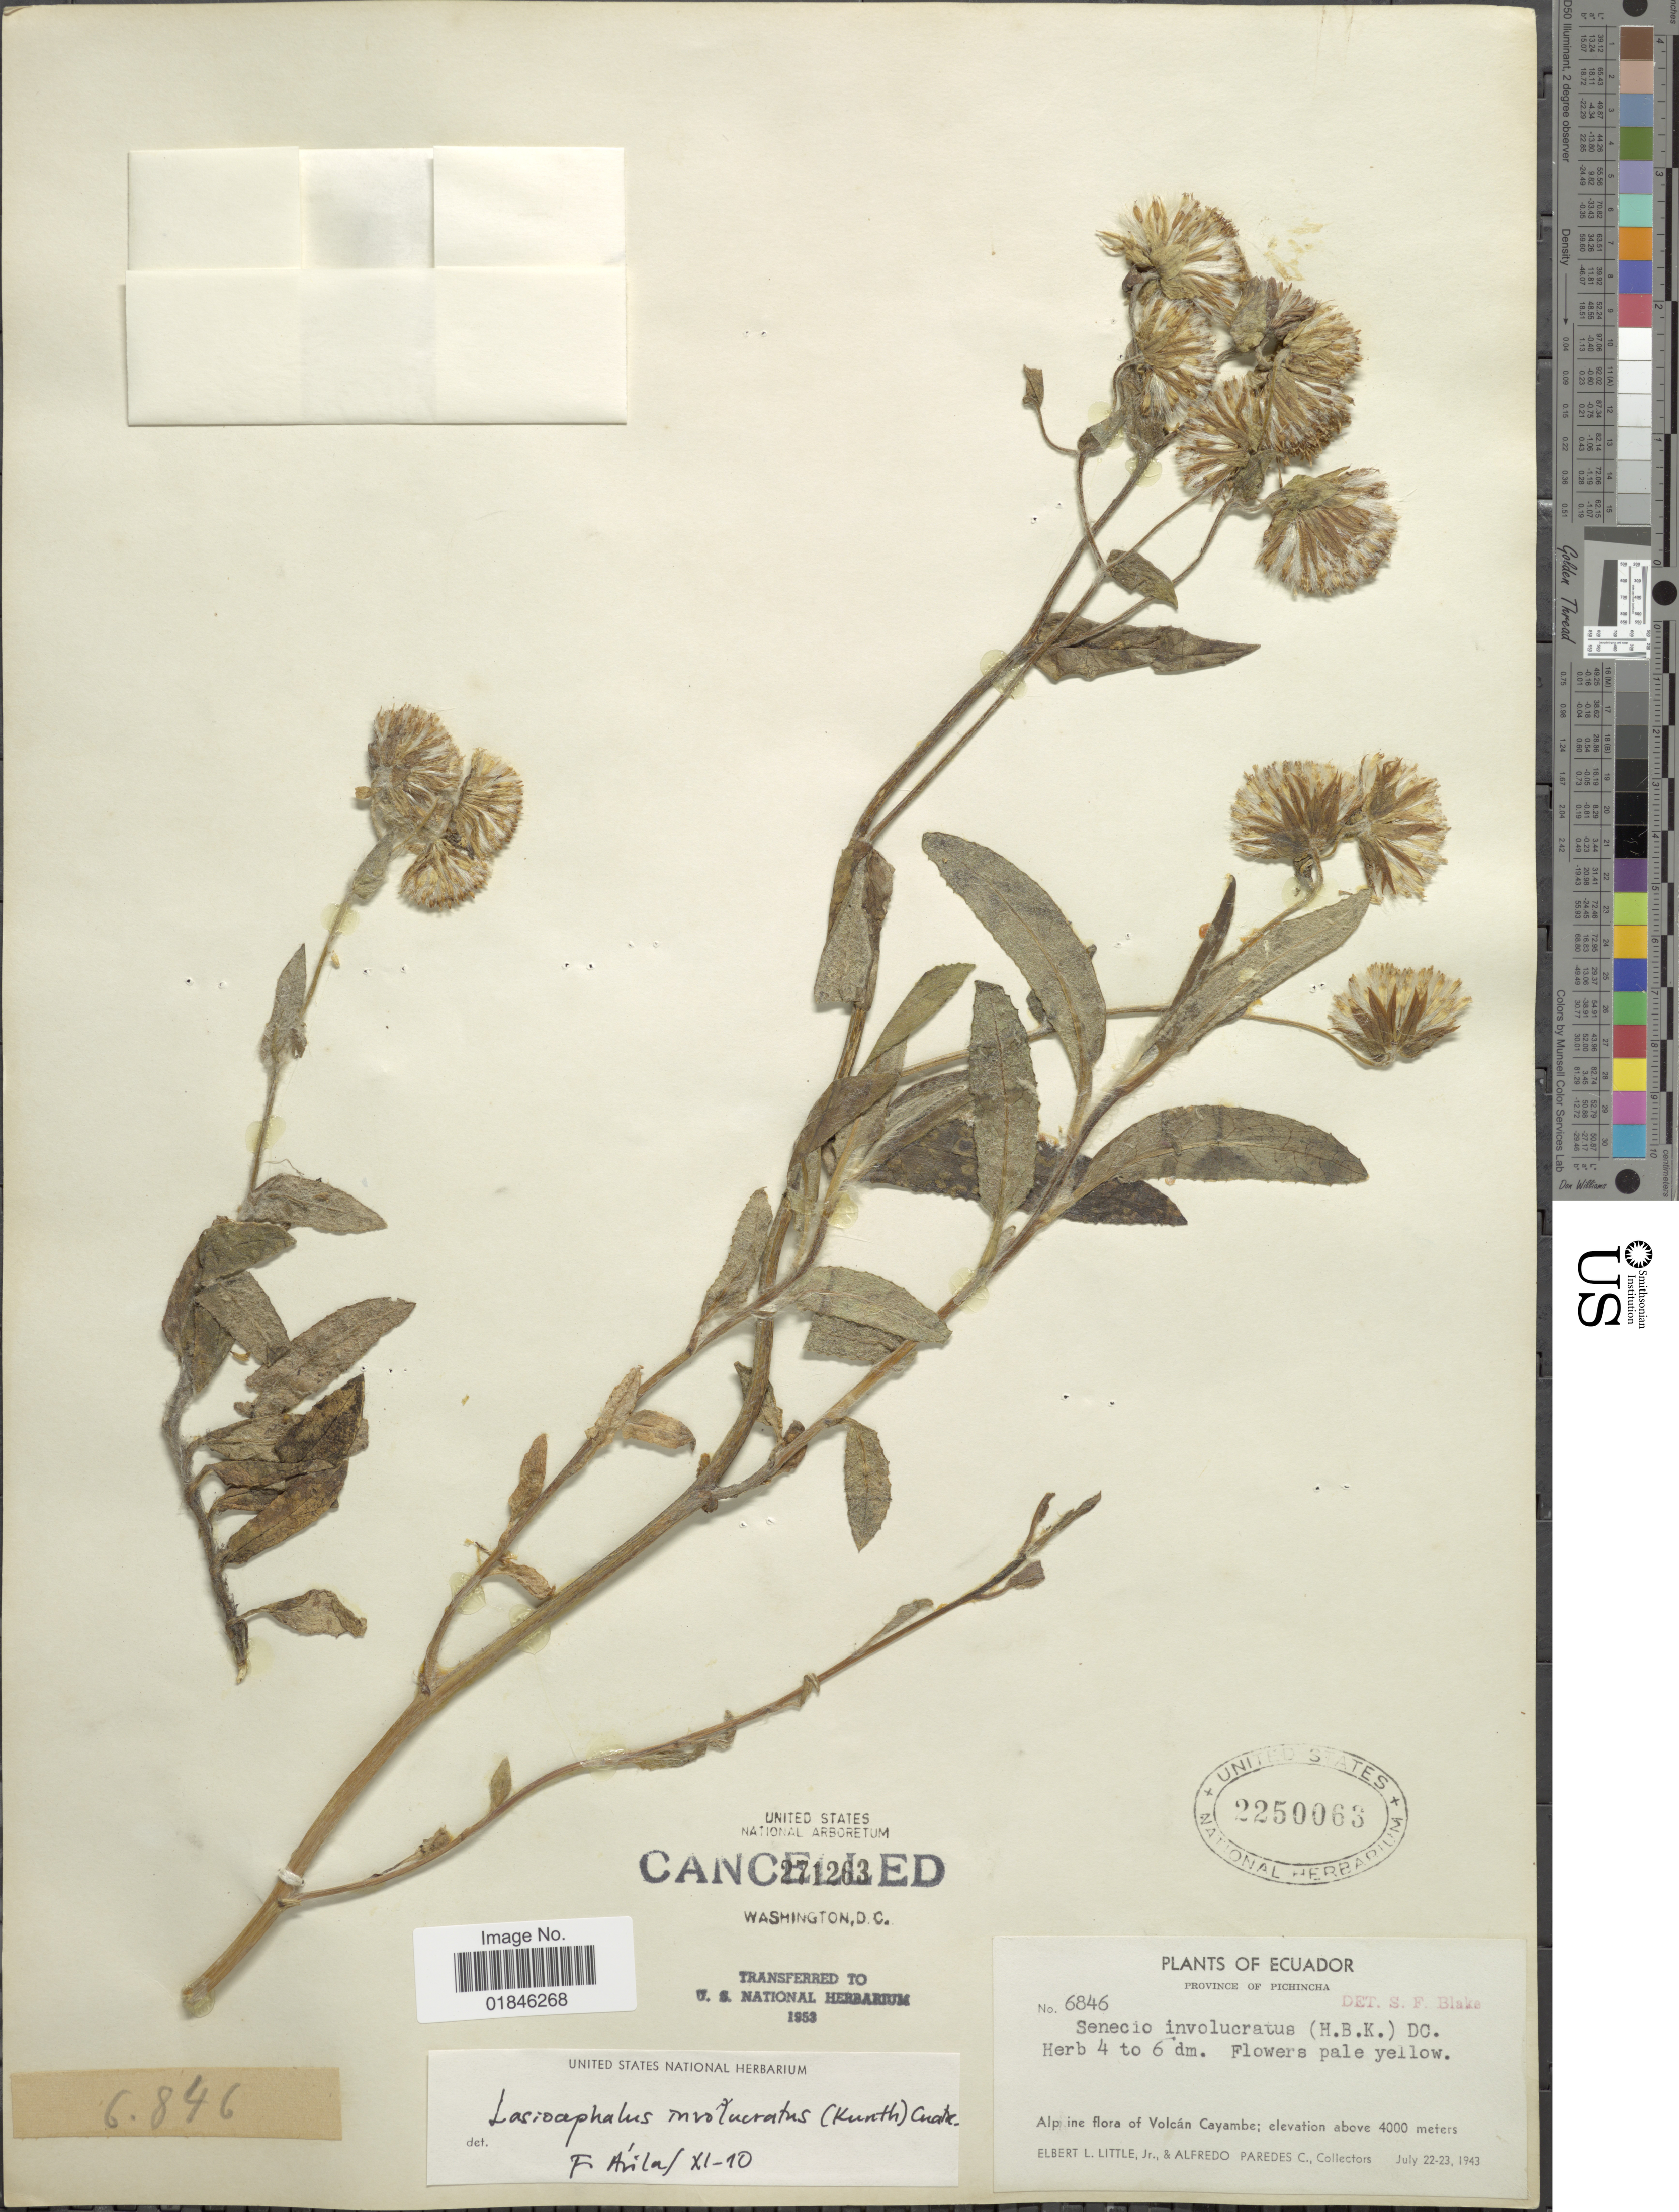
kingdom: Plantae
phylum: Tracheophyta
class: Magnoliopsida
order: Asterales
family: Asteraceae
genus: Senecio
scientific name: Senecio involucratus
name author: (Kunth) DC.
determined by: Salomon, Luciana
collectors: E. L. Little & A. Paredes C.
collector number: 6846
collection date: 1943-07-22/1943-07-23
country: Ecuador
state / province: Pichincha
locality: Province of Pichincha. Alpine flora of Volcán Cayambe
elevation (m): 4000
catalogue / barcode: US 2250063